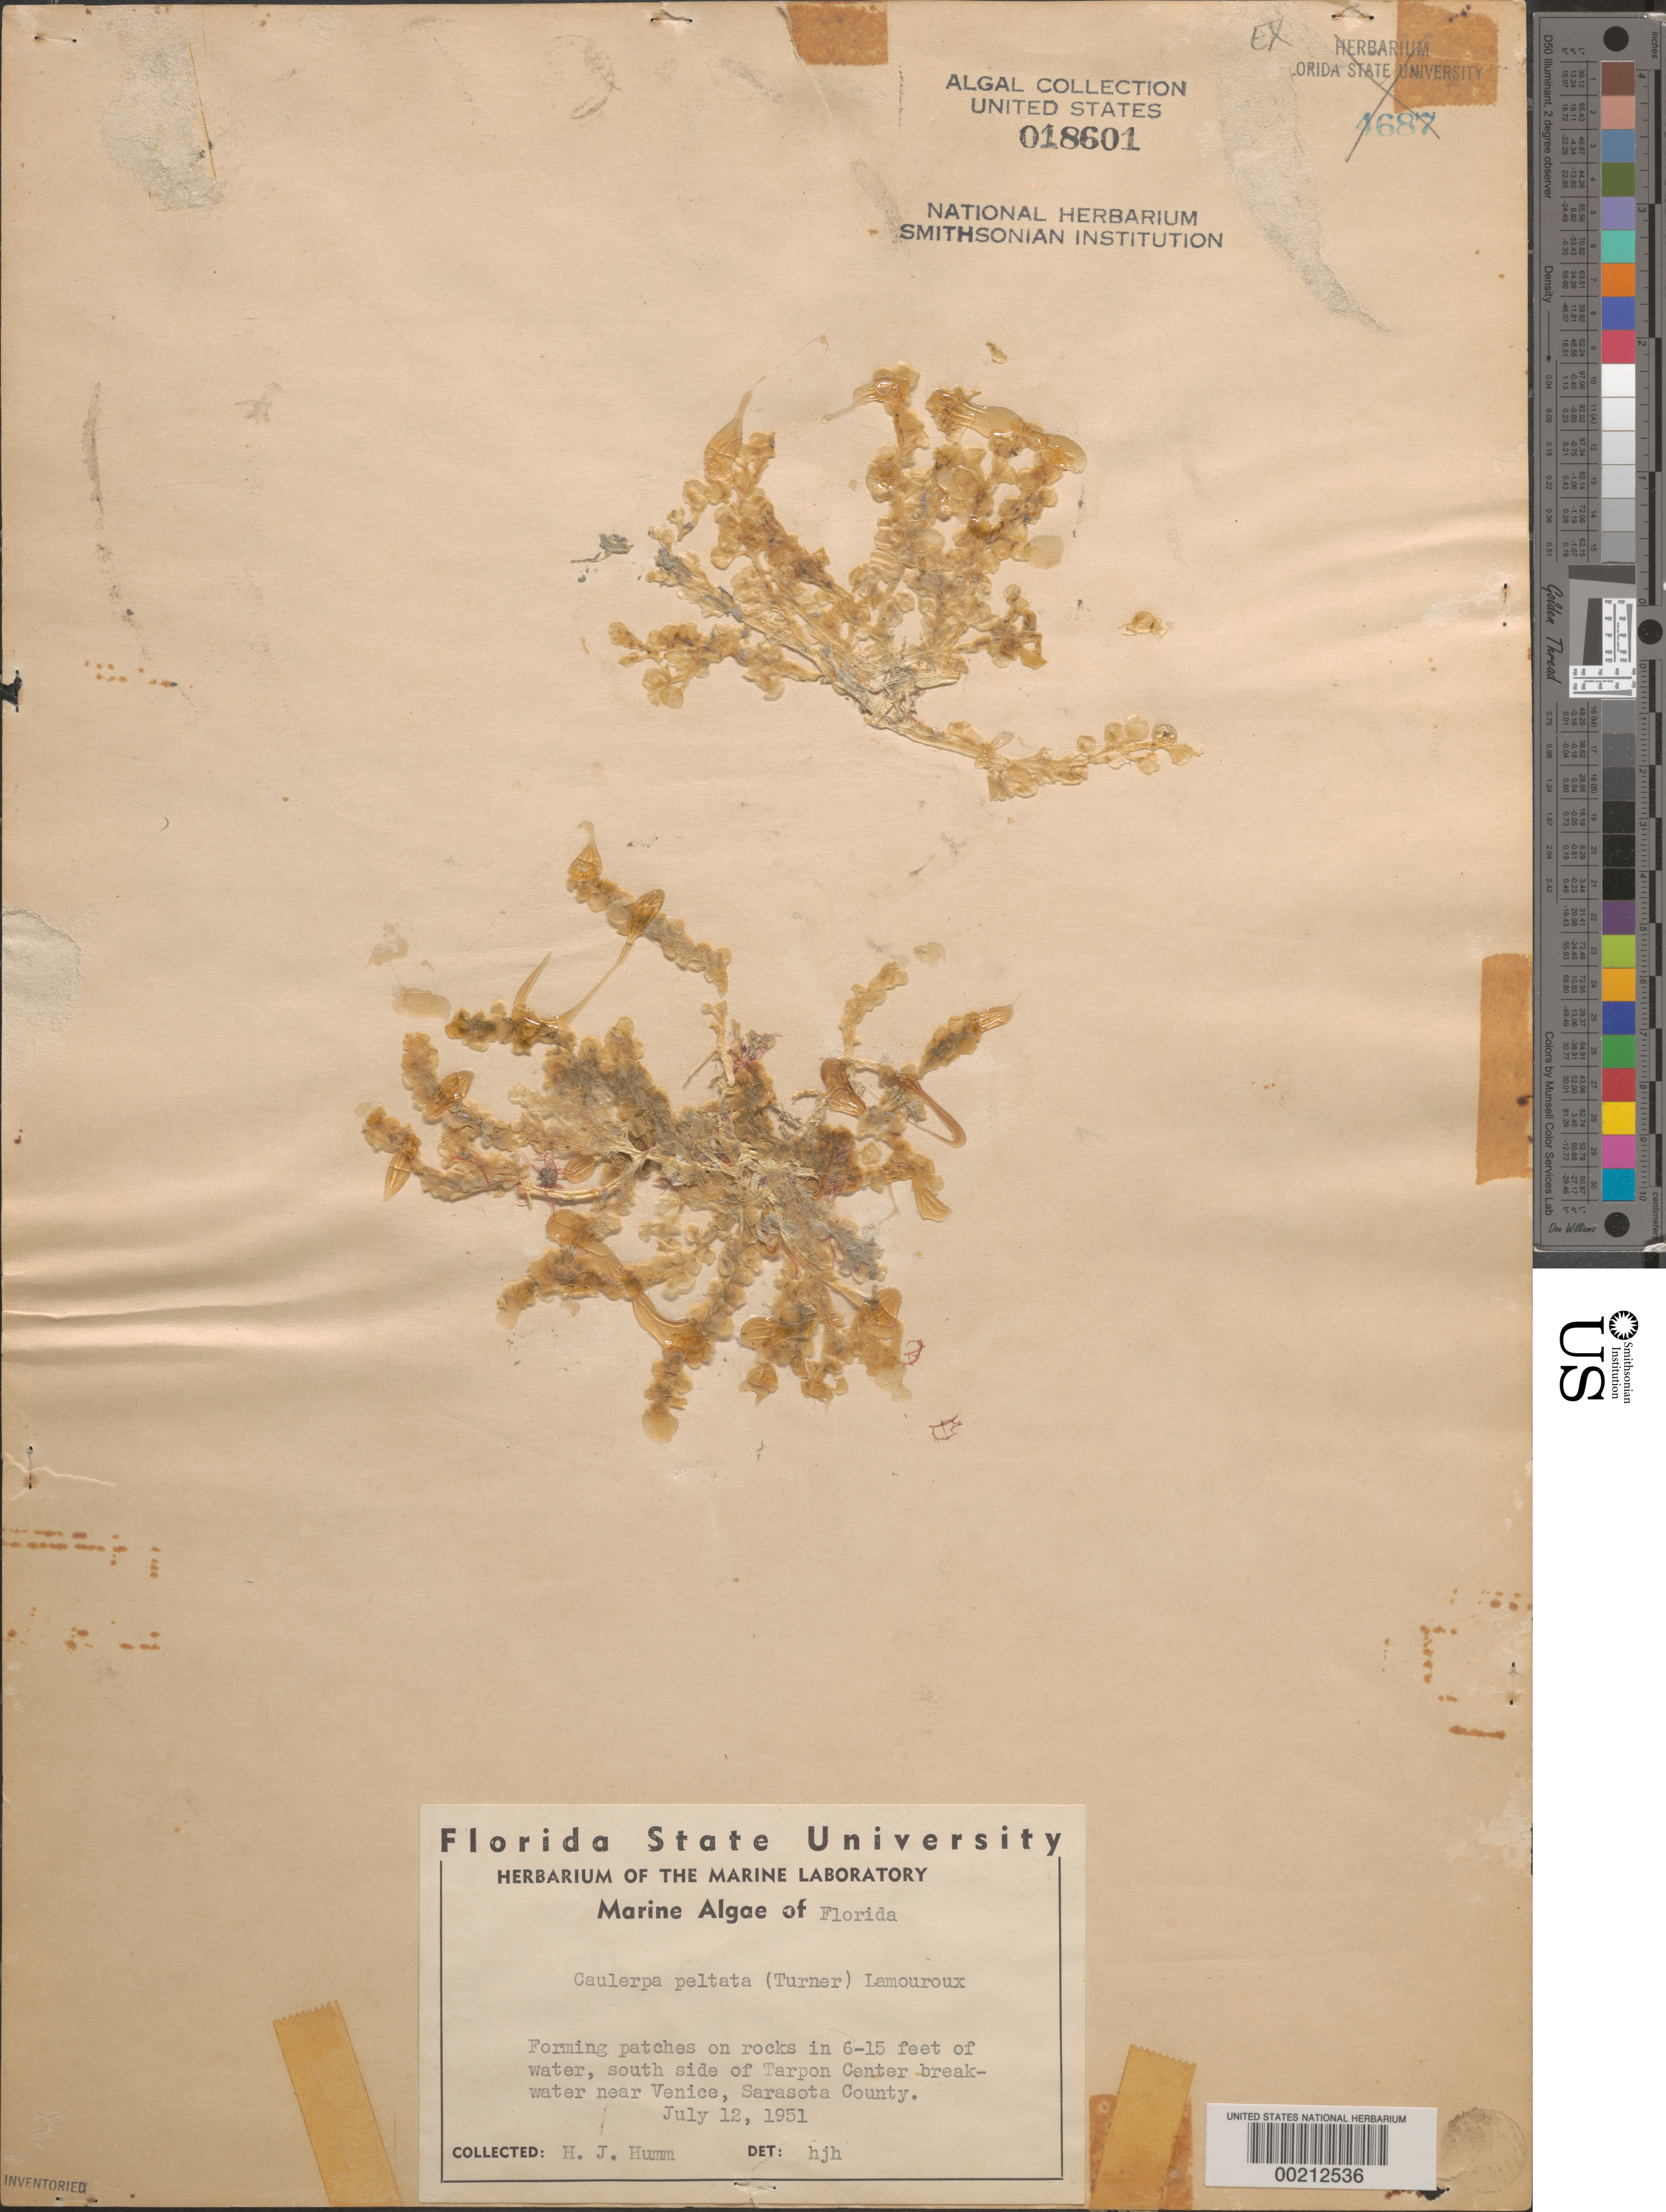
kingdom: Plantae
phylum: Chlorophyta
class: Ulvophyceae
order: Cladophorales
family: Cladophoraceae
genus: Cladophora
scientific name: Cladophora glomerata var. crassior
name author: (C. Agardh) C. Hoek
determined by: Algae name updating Project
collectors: H. J. Humm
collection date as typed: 12 Jul 1951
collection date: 1951-07-12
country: United States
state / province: Florida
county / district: Sarasota County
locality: Tarpon Center breakwater near Venice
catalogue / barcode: US 18601